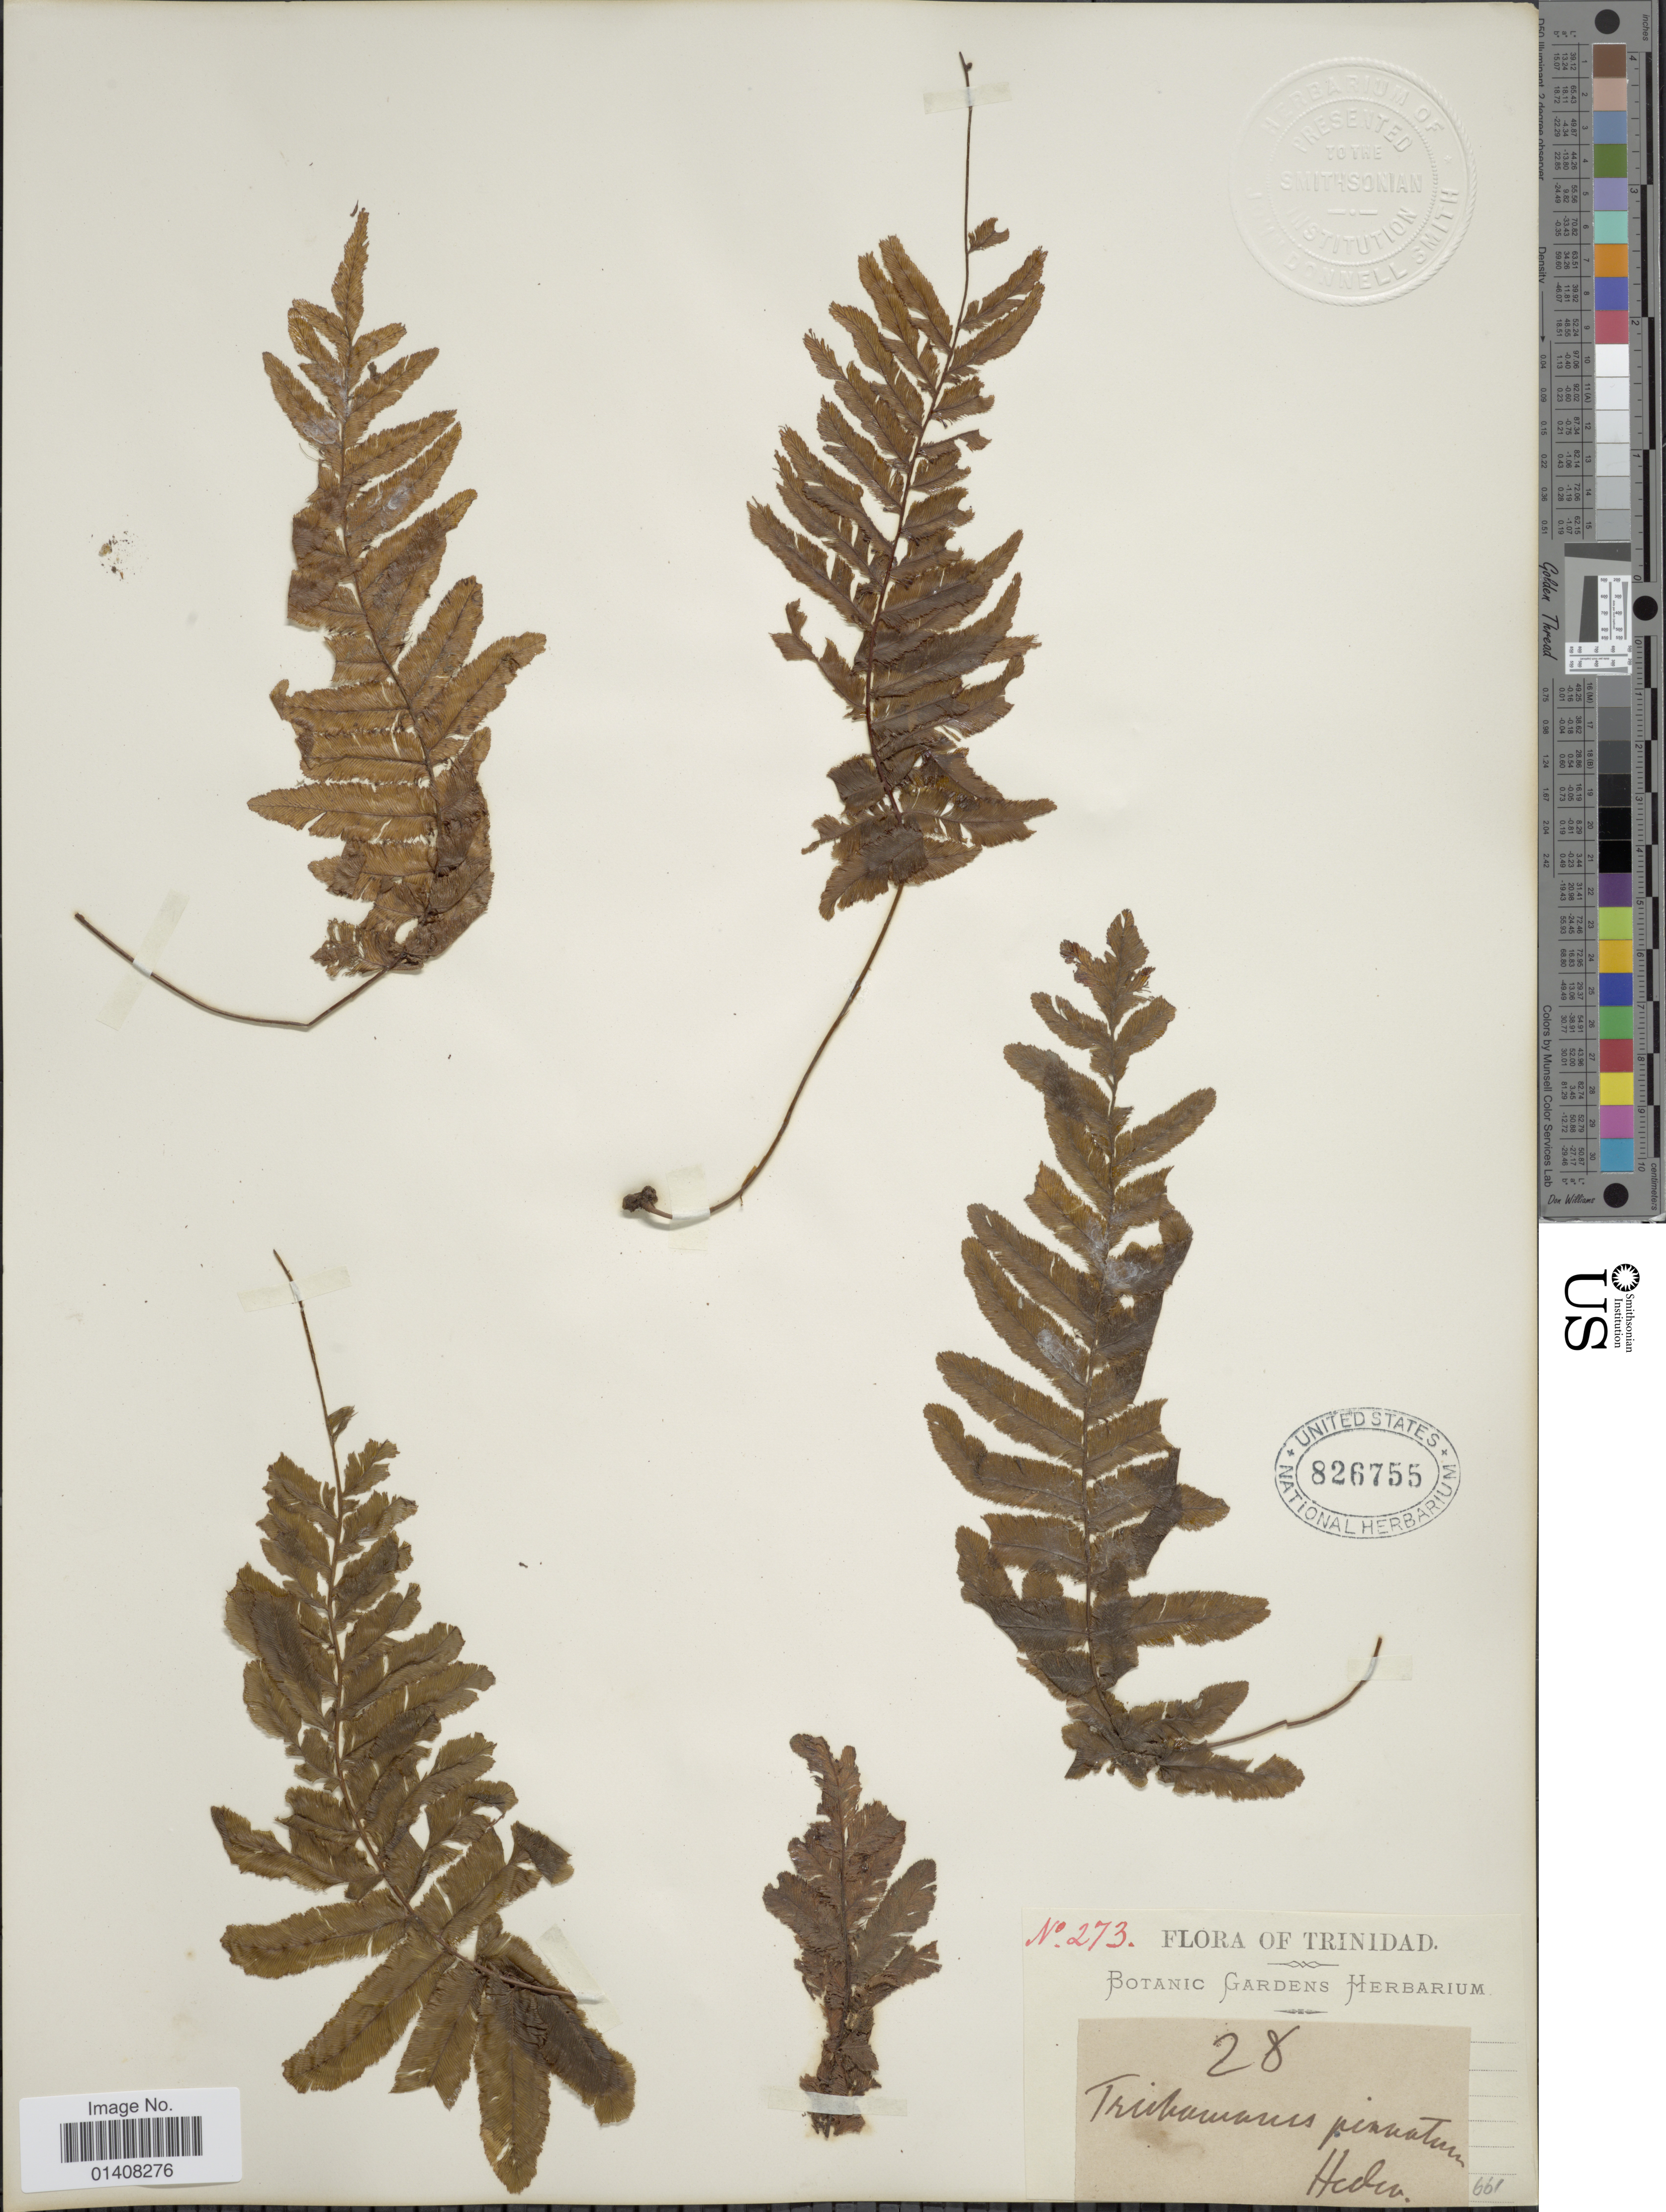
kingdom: Plantae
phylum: Tracheophyta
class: Polypodiopsida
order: Hymenophyllales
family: Hymenophyllaceae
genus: Trichomanes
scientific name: Trichomanes pinnatum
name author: Hedw.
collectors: Hedev.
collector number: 28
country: Trinidad and Tobago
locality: Trinidad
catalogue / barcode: US 826755